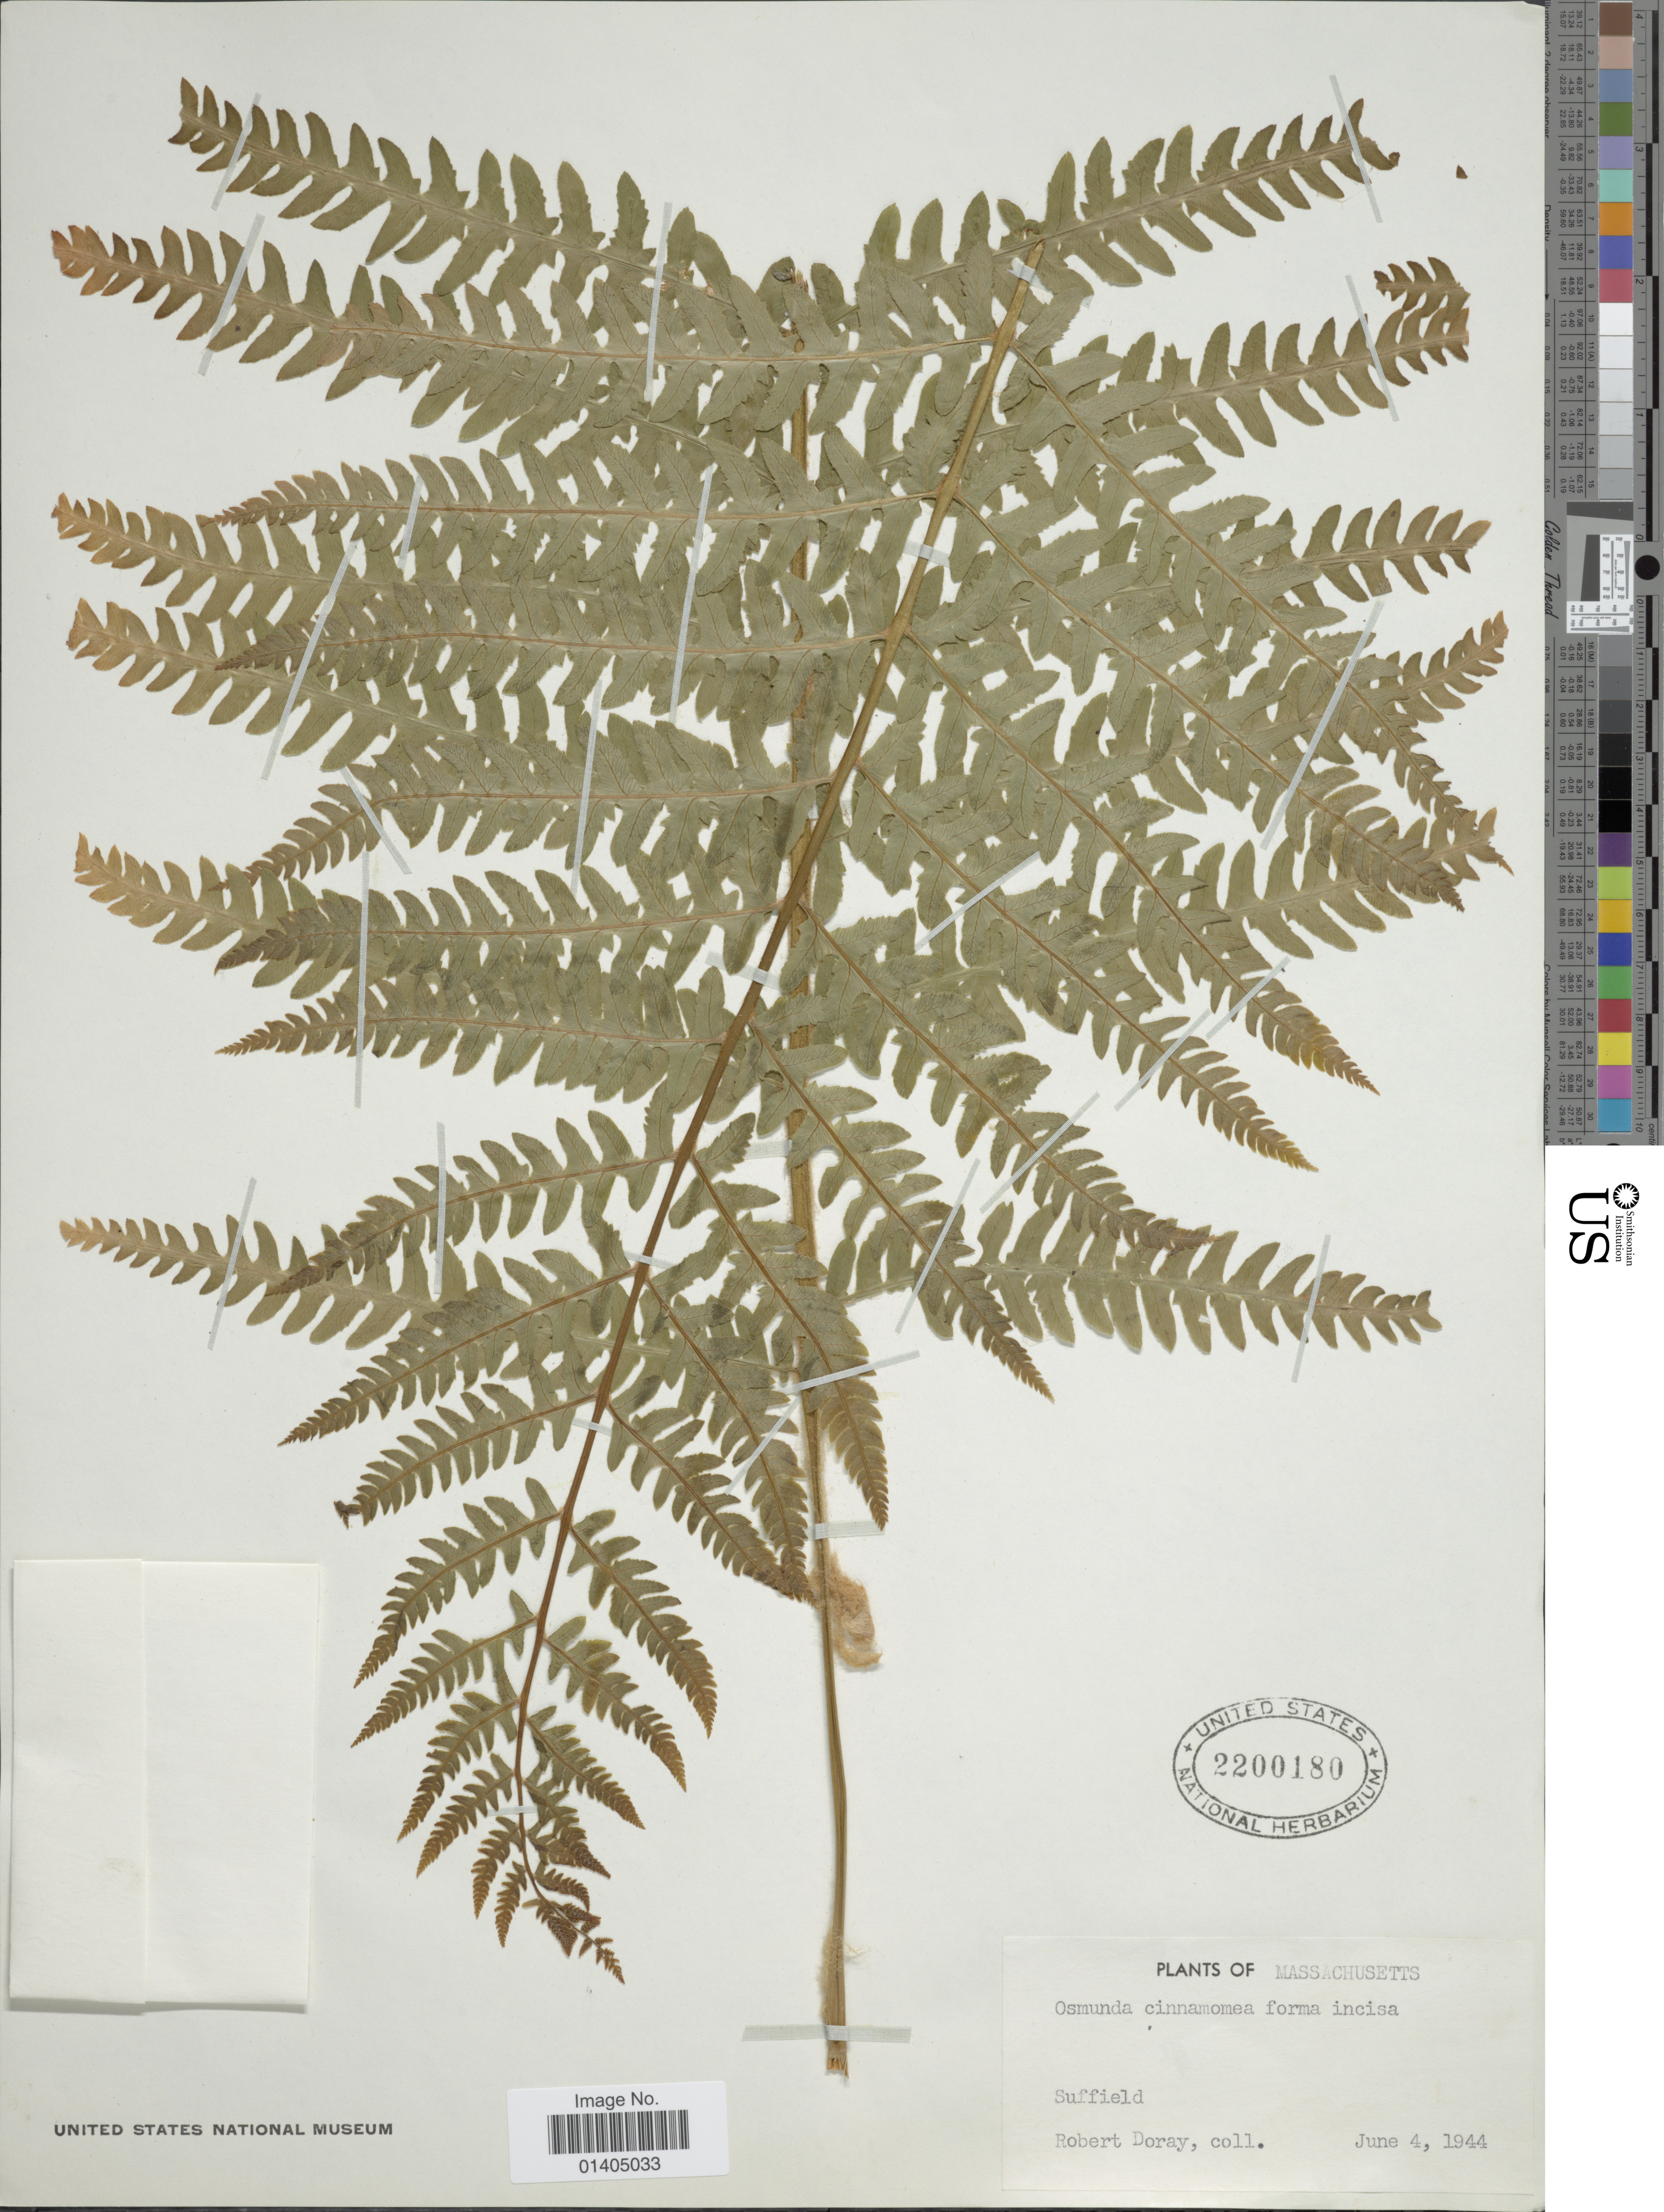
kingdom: Plantae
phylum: Tracheophyta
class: Polypodiopsida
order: Osmundales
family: Osmundaceae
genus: Osmundastrum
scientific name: Osmundastrum cinnamomeum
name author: (L.) C. Presl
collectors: R. Doray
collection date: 1944-06-04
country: United States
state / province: Massachusetts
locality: Suffield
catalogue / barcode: US 2200180